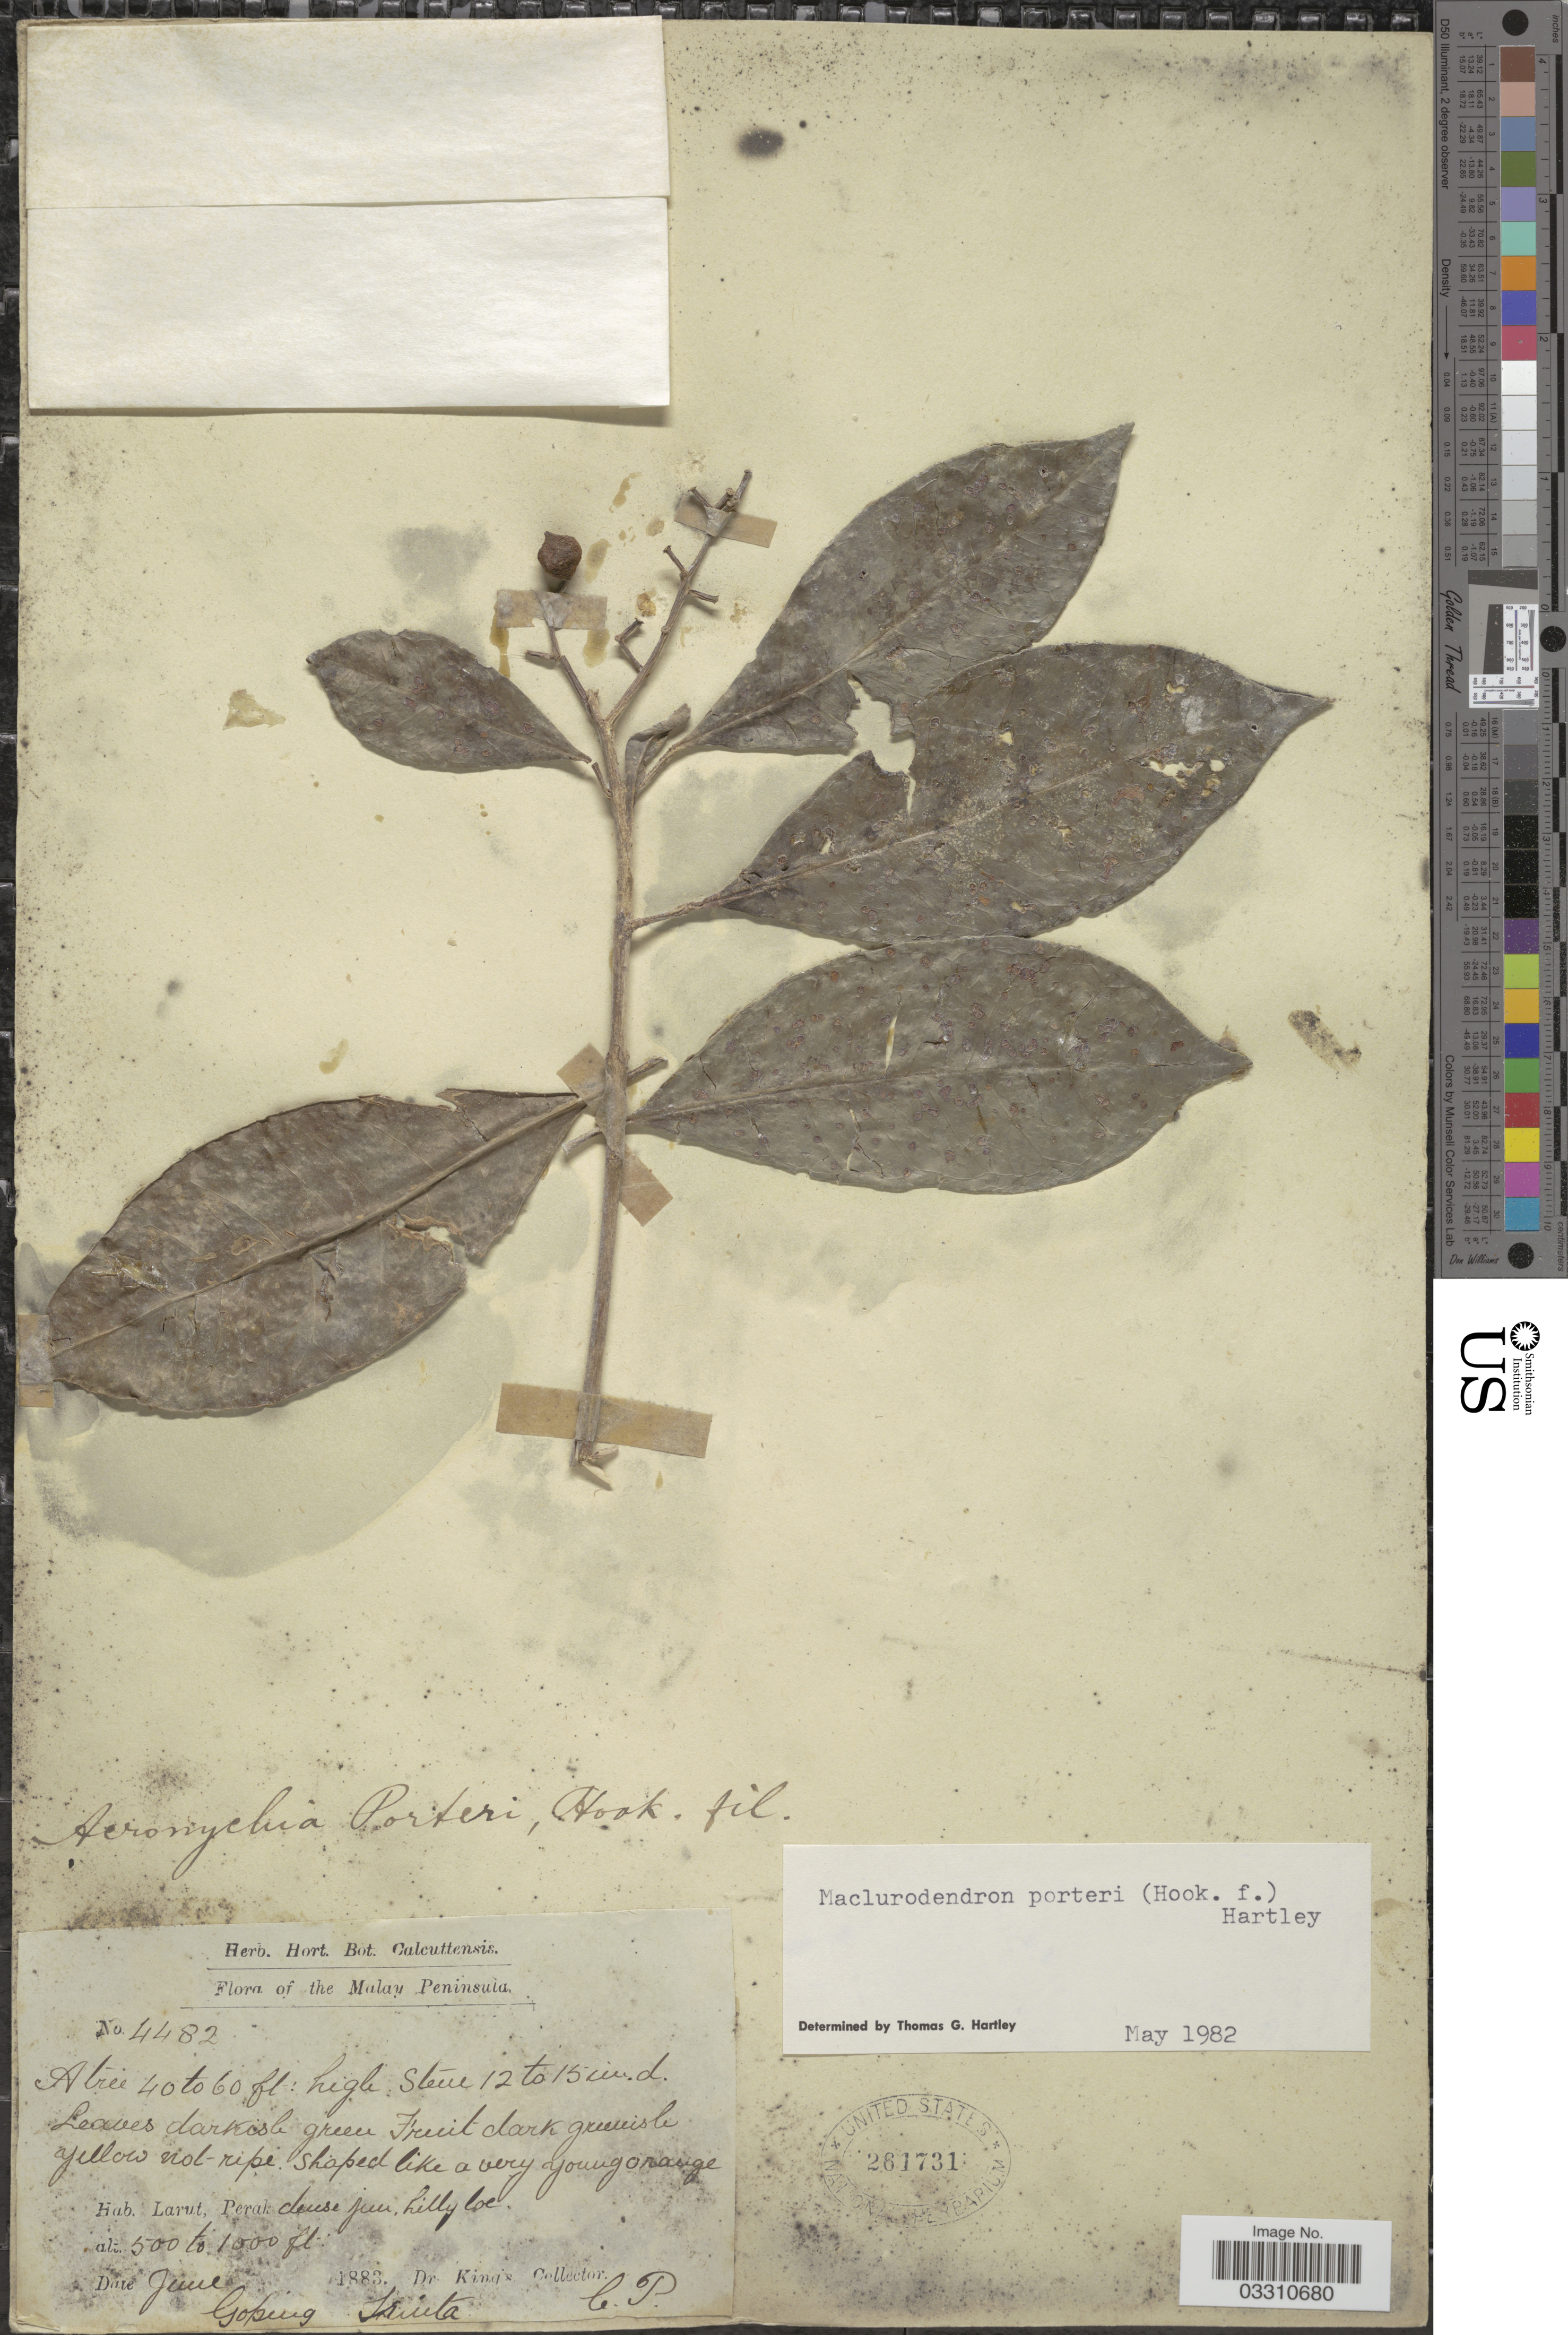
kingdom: Plantae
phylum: Tracheophyta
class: Magnoliopsida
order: Sapindales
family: Rutaceae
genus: Maclurodendron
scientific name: Maclurodendron porteri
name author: (Hook. f.) T.G. Hartley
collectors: Dr. King's collector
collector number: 4482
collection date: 1883-06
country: Malaysia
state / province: Perak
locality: Malay Peninsula. Larut, Perak: Goping Iriuta [interpreted].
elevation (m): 152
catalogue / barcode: US 261731